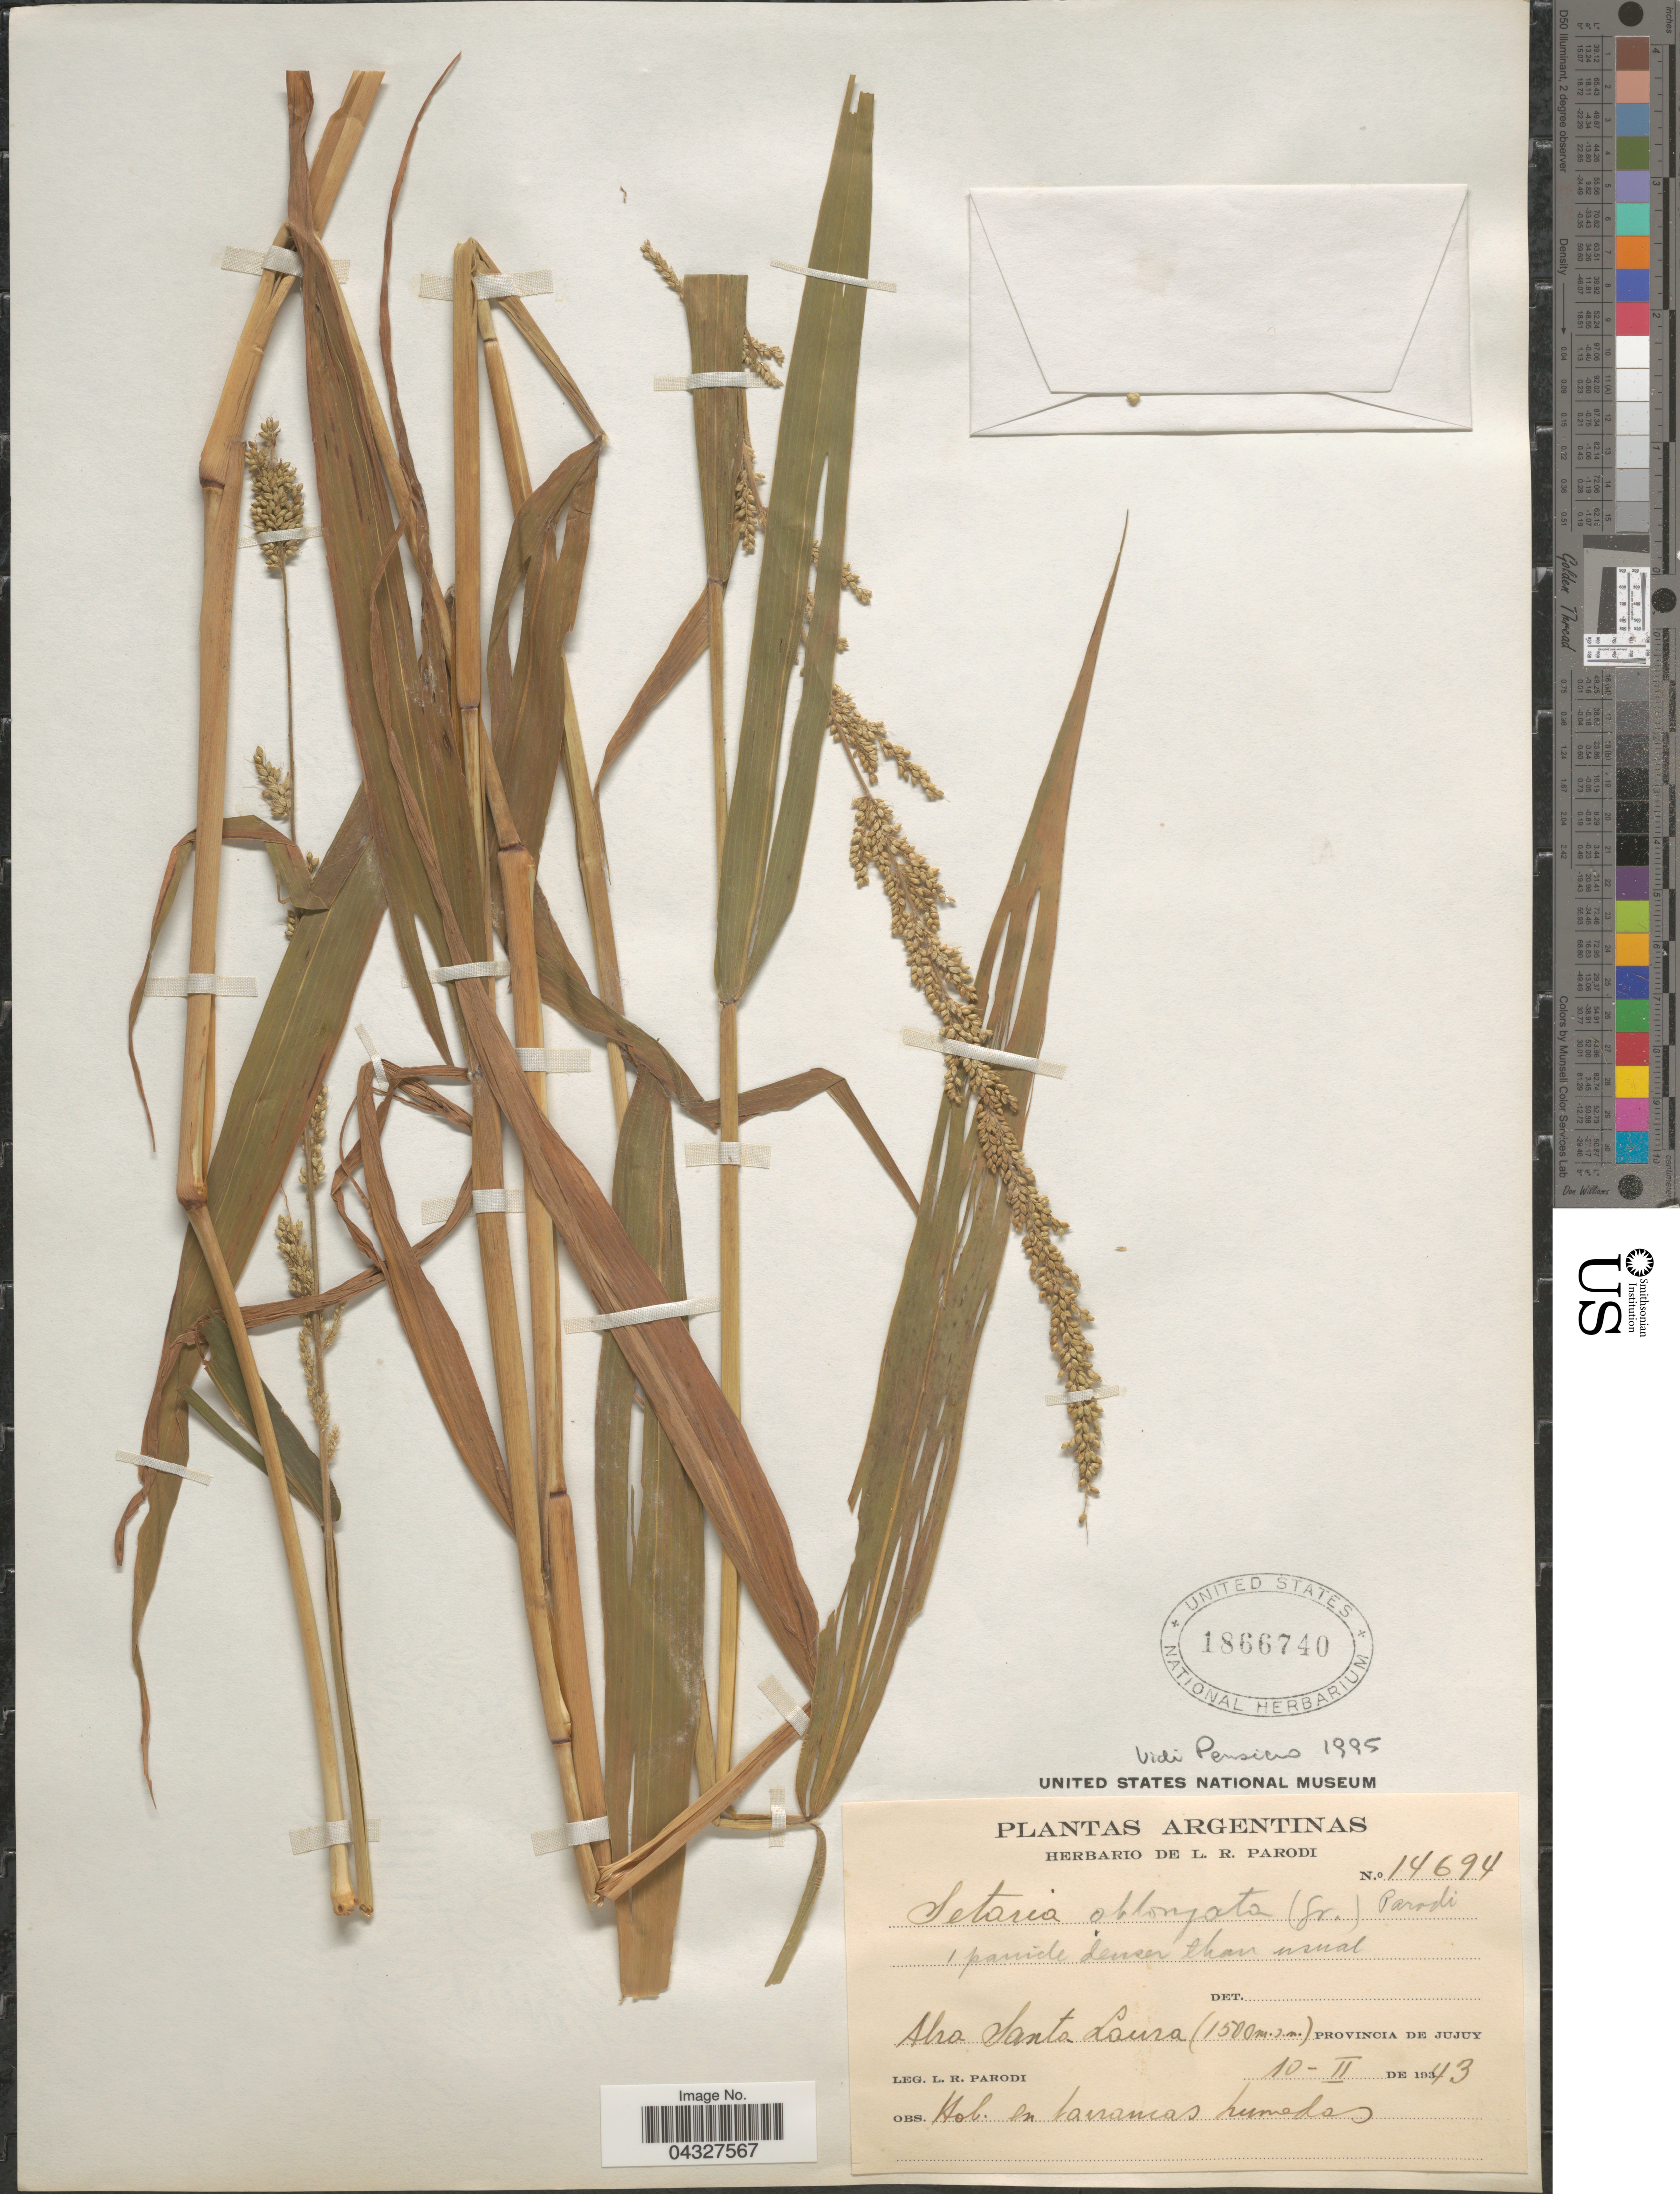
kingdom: Plantae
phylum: Tracheophyta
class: Liliopsida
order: Poales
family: Poaceae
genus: Setaria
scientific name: Setaria oblongata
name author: (Griseb.) Parodi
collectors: L. R. Parodi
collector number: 14694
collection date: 1943-02-10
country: Argentina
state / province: Jujuy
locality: Aha Santa Laura.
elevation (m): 1500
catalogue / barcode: US 1866740